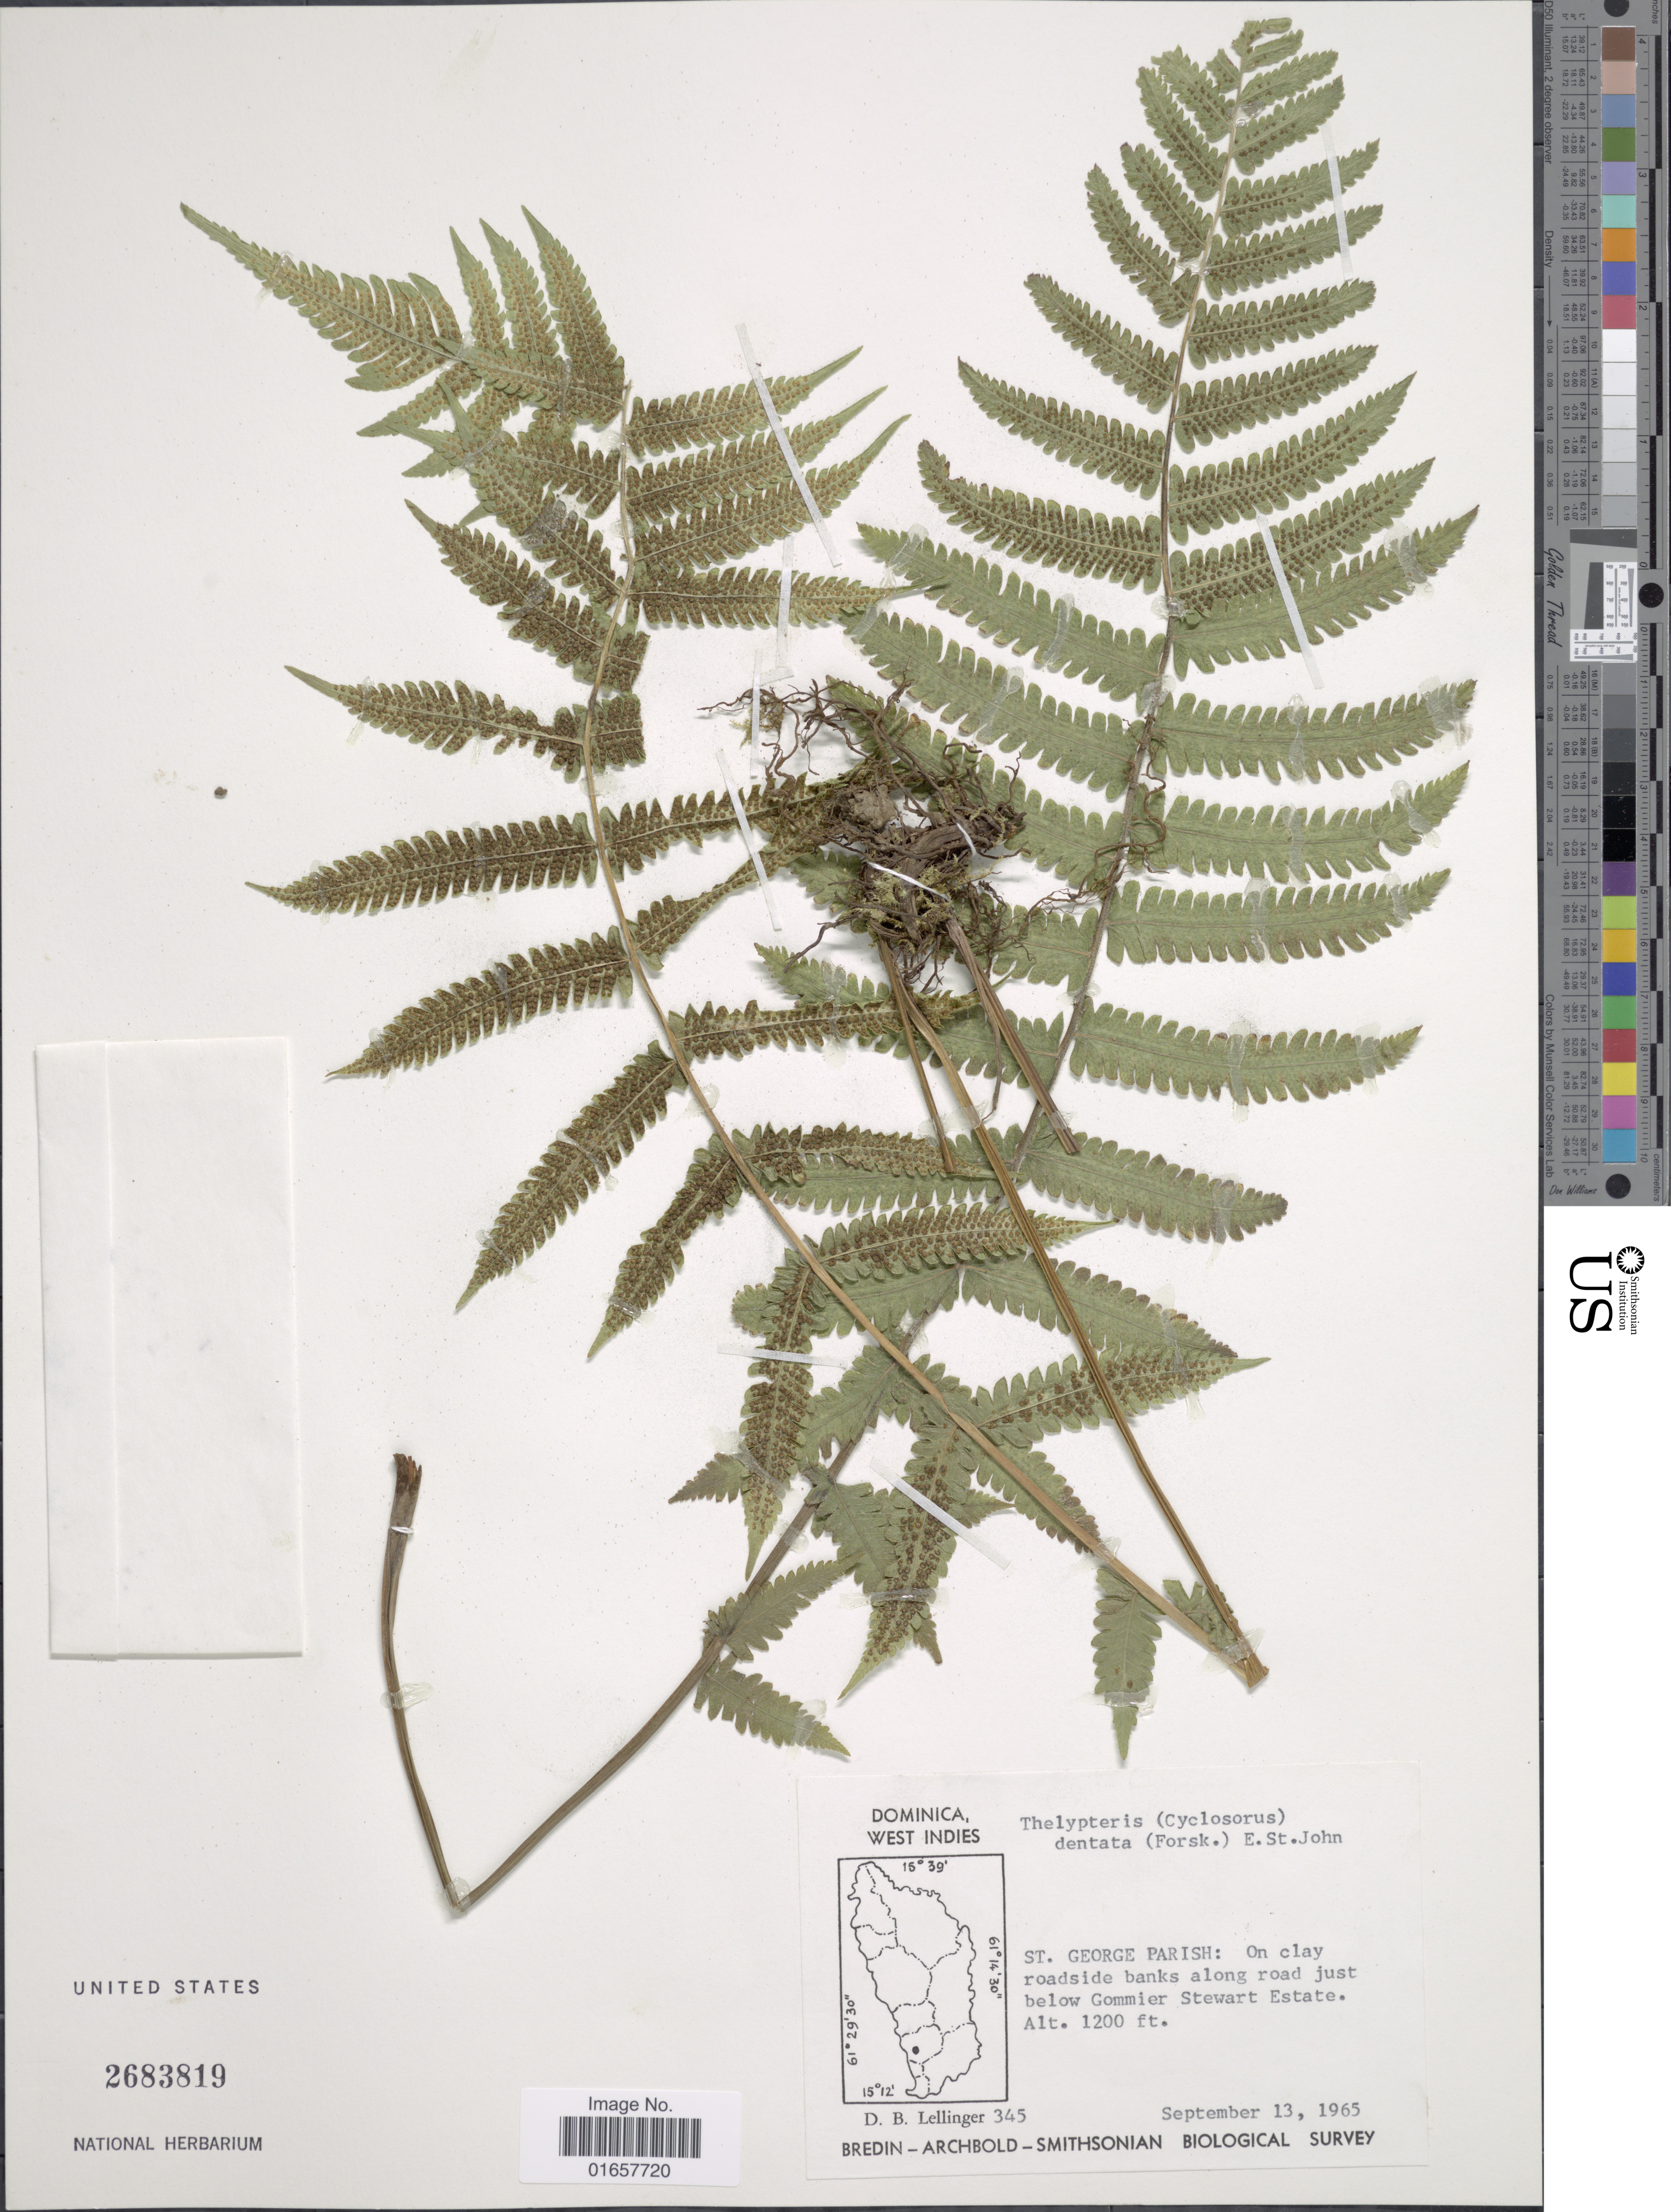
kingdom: Plantae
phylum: Tracheophyta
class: Polypodiopsida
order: Polypodiales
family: Thelypteridaceae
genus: Christella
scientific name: Christella dentata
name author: (Forssk.) Brownsey & Jermy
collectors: D. B. Lellinger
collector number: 345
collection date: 1965-09-13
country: Dominica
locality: Dominica, West Indies, St. George Parish: on clay roadside banks along road just below Gommier Stewart Estate.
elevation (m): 366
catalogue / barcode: US 2683819